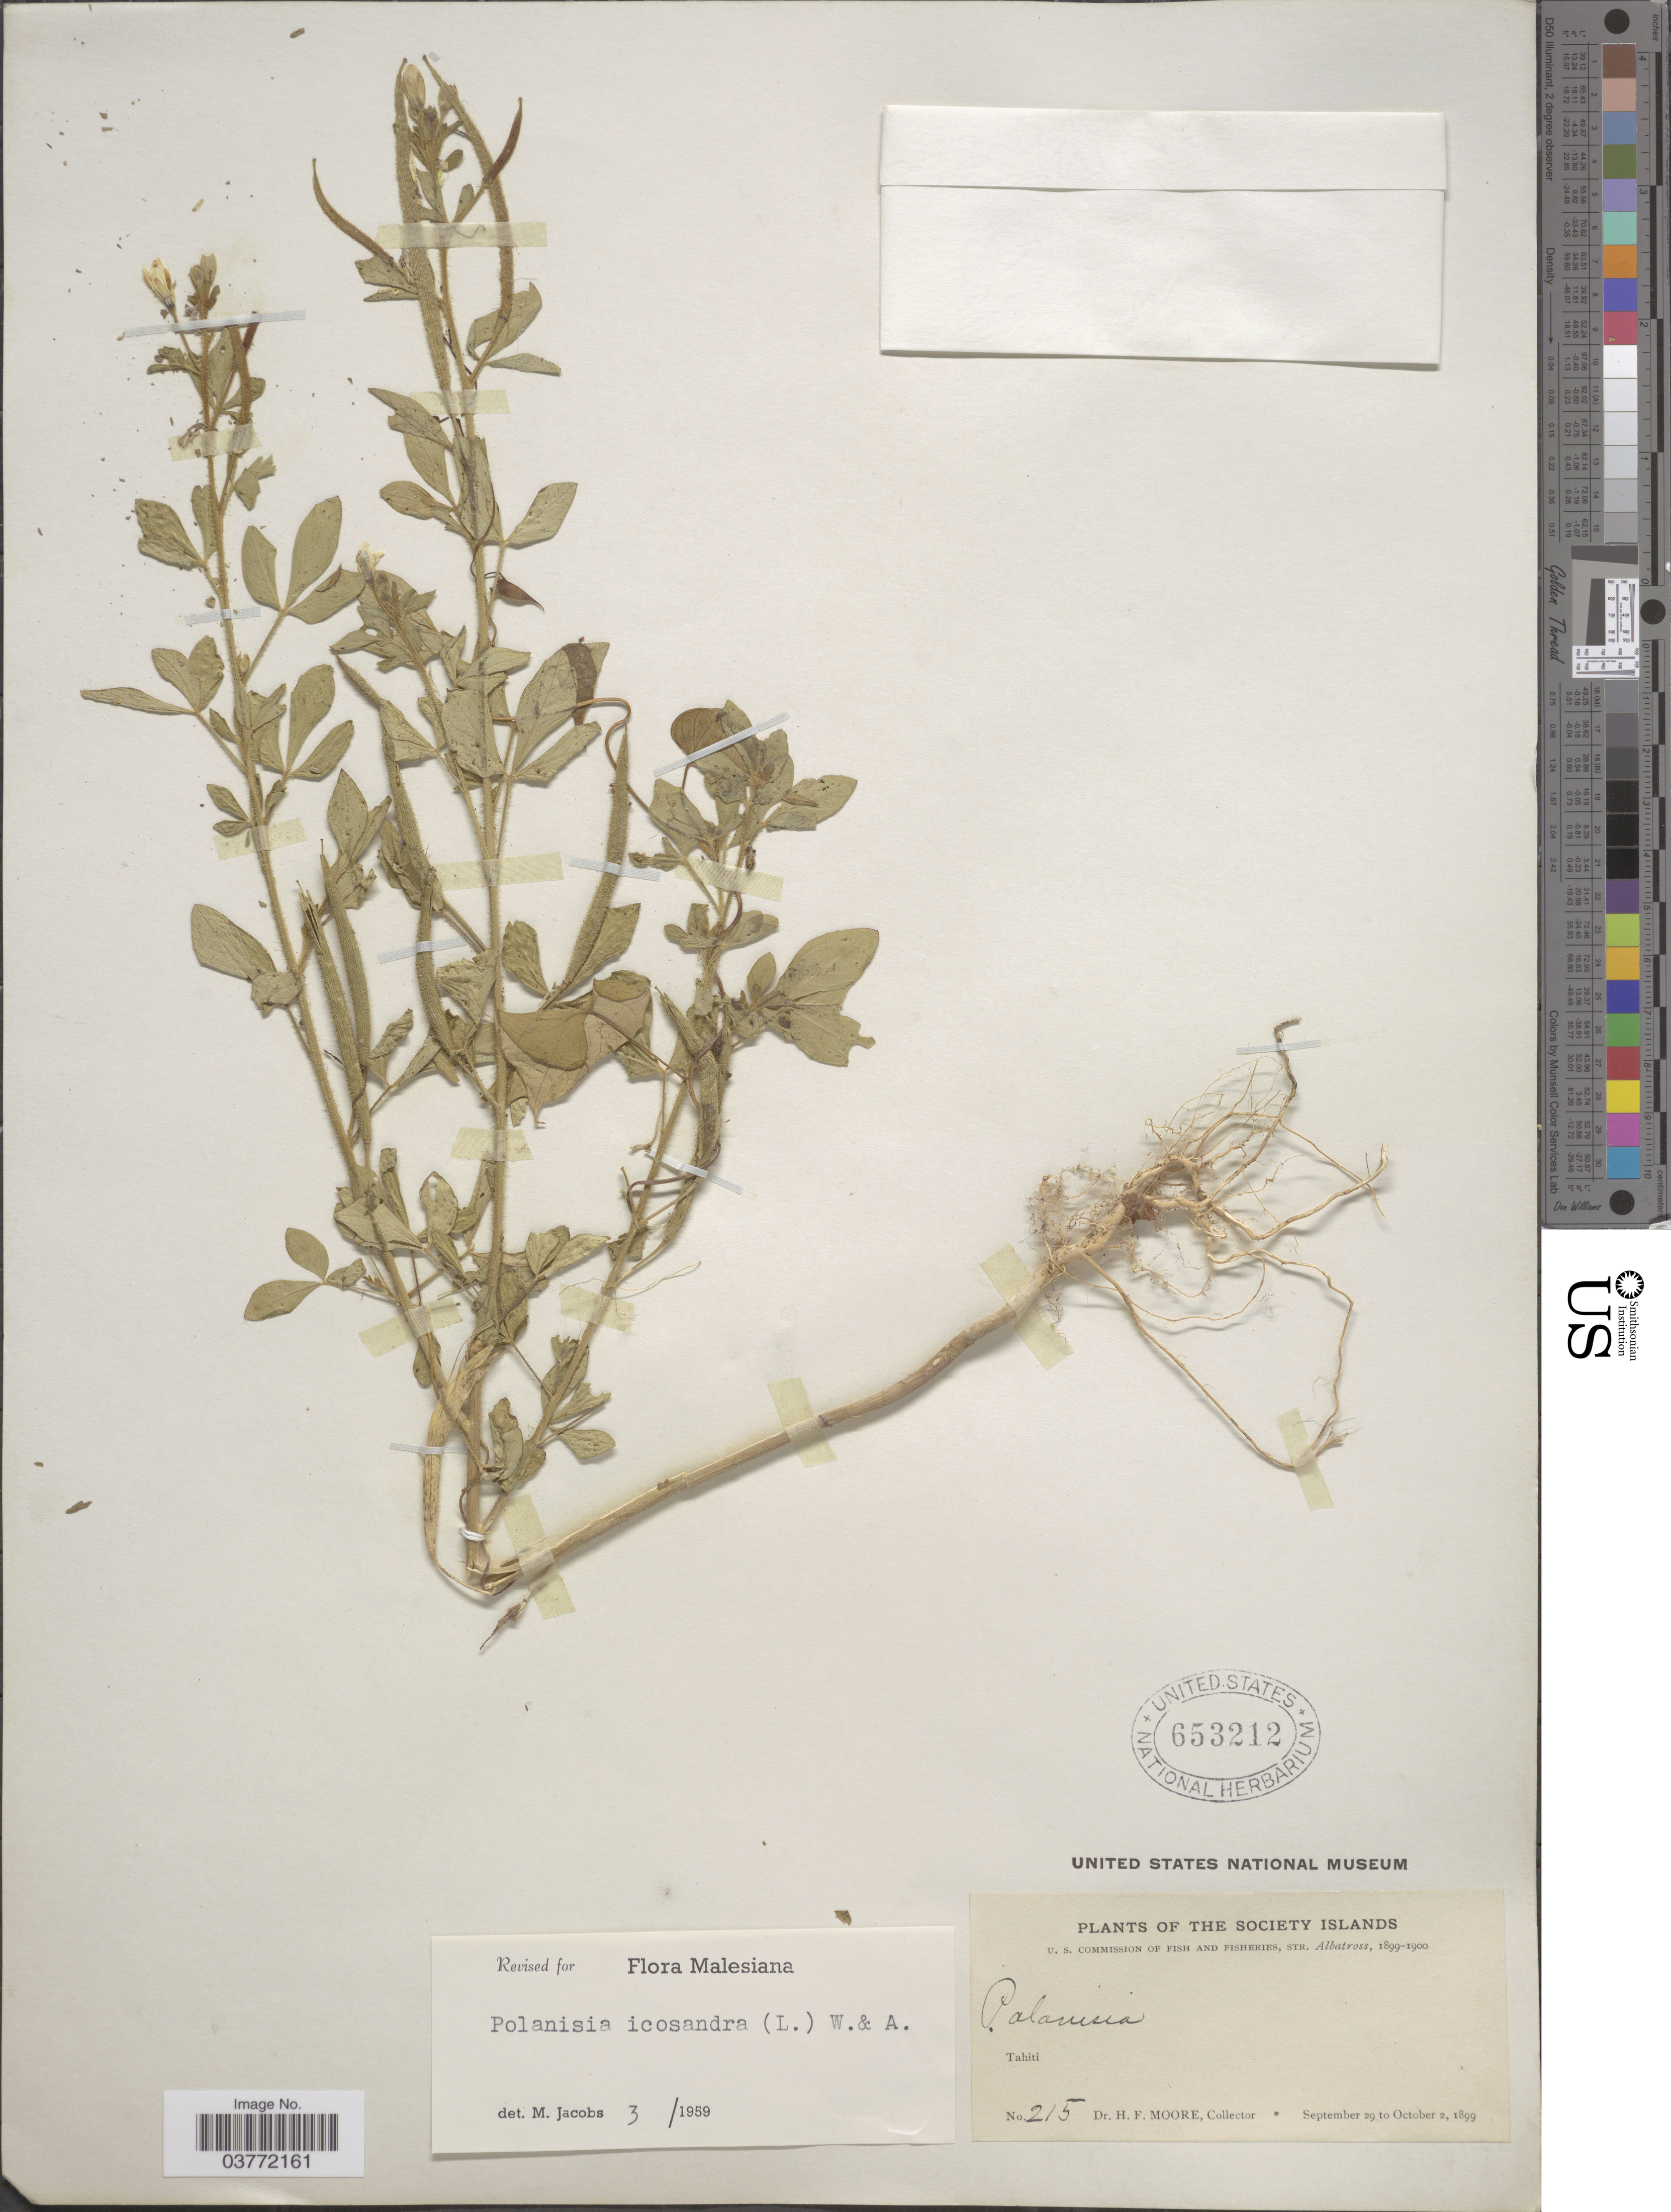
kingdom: Plantae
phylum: Tracheophyta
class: Magnoliopsida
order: Brassicales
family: Cleomaceae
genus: Arivela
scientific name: Arivela viscosa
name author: (L.) Raf.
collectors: H. F. Moore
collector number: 215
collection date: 1899-09-29/1899-10-02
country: French Polynesia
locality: The Society Islands, Tahiti.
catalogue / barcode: US 653212